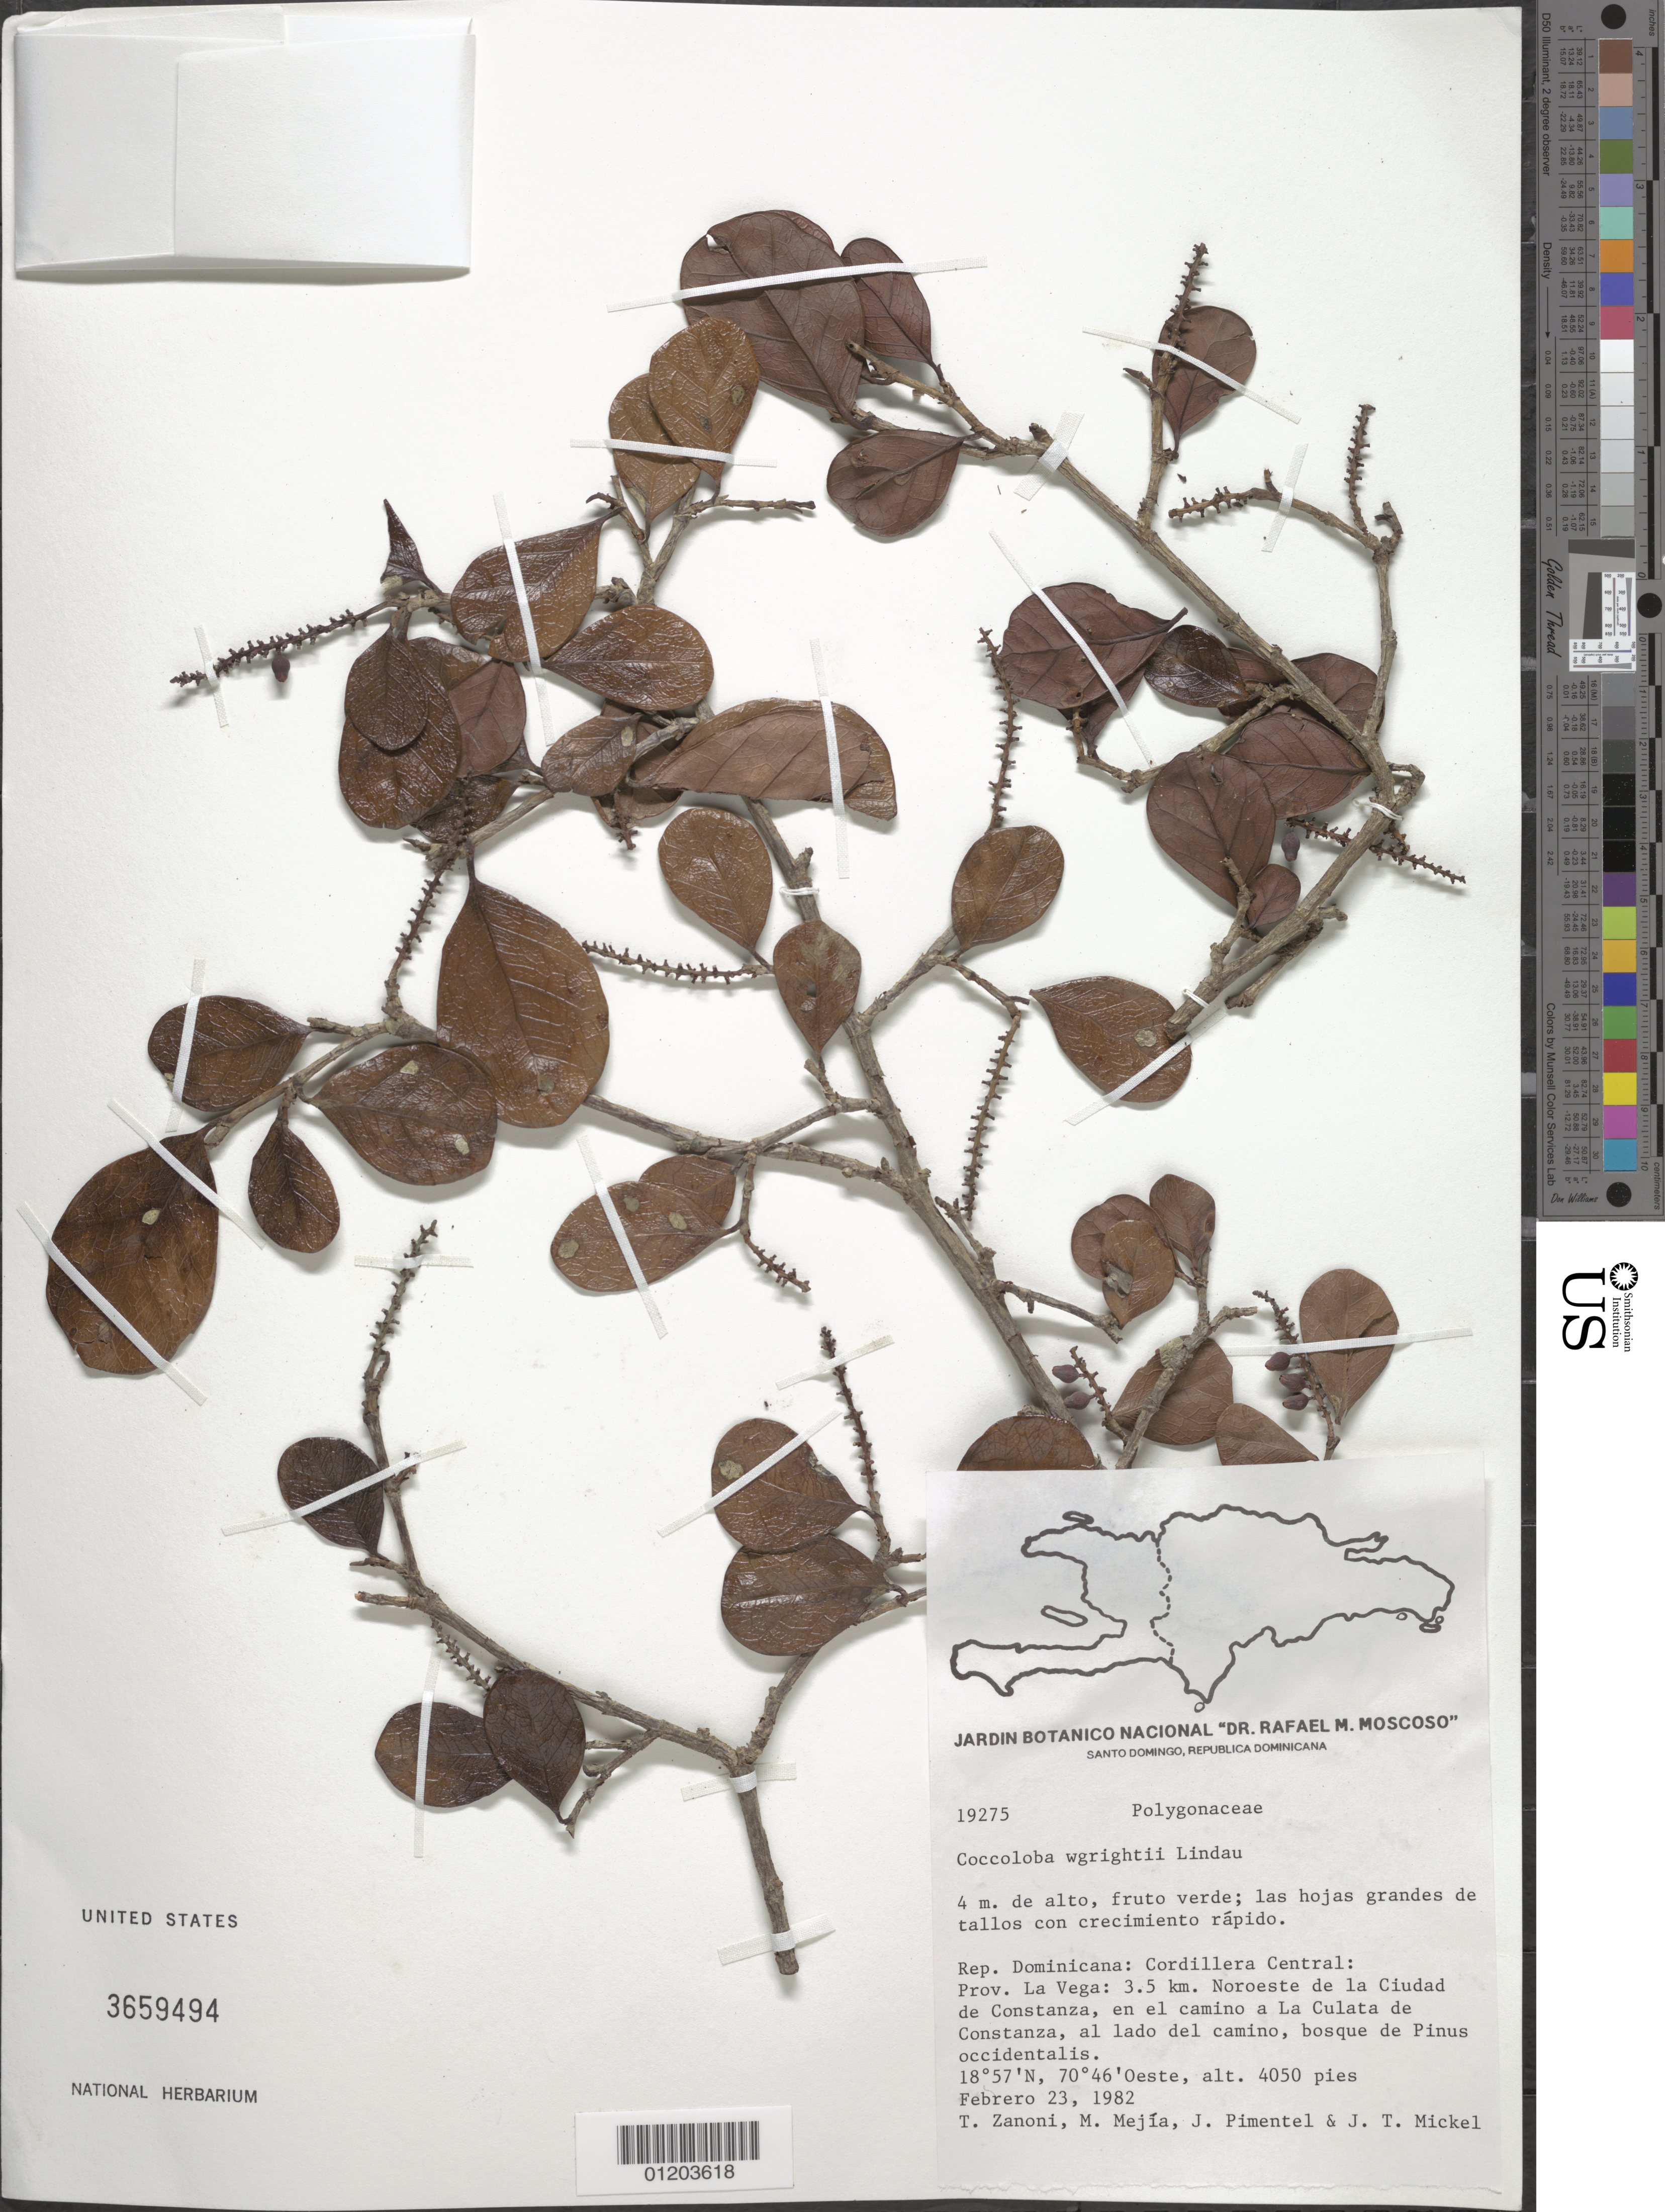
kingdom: Plantae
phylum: Tracheophyta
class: Magnoliopsida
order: Caryophyllales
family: Polygonaceae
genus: Coccoloba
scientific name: Coccoloba wrightii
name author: Lindau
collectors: T. A. Zanoni, M. Mejia, J. Pimentel Baez & J. T. Mickel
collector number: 19275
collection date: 1982-02-23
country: Dominican Republic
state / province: La Vega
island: Hispaniola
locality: Cordillera Central, 3.5 km Noroeste de la Ciudad de Constanza, en el camino a La Culata de Constanza.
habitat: Al lado del camino, bosque de Pinus occidentalis.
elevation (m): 1234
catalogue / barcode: US 3659494